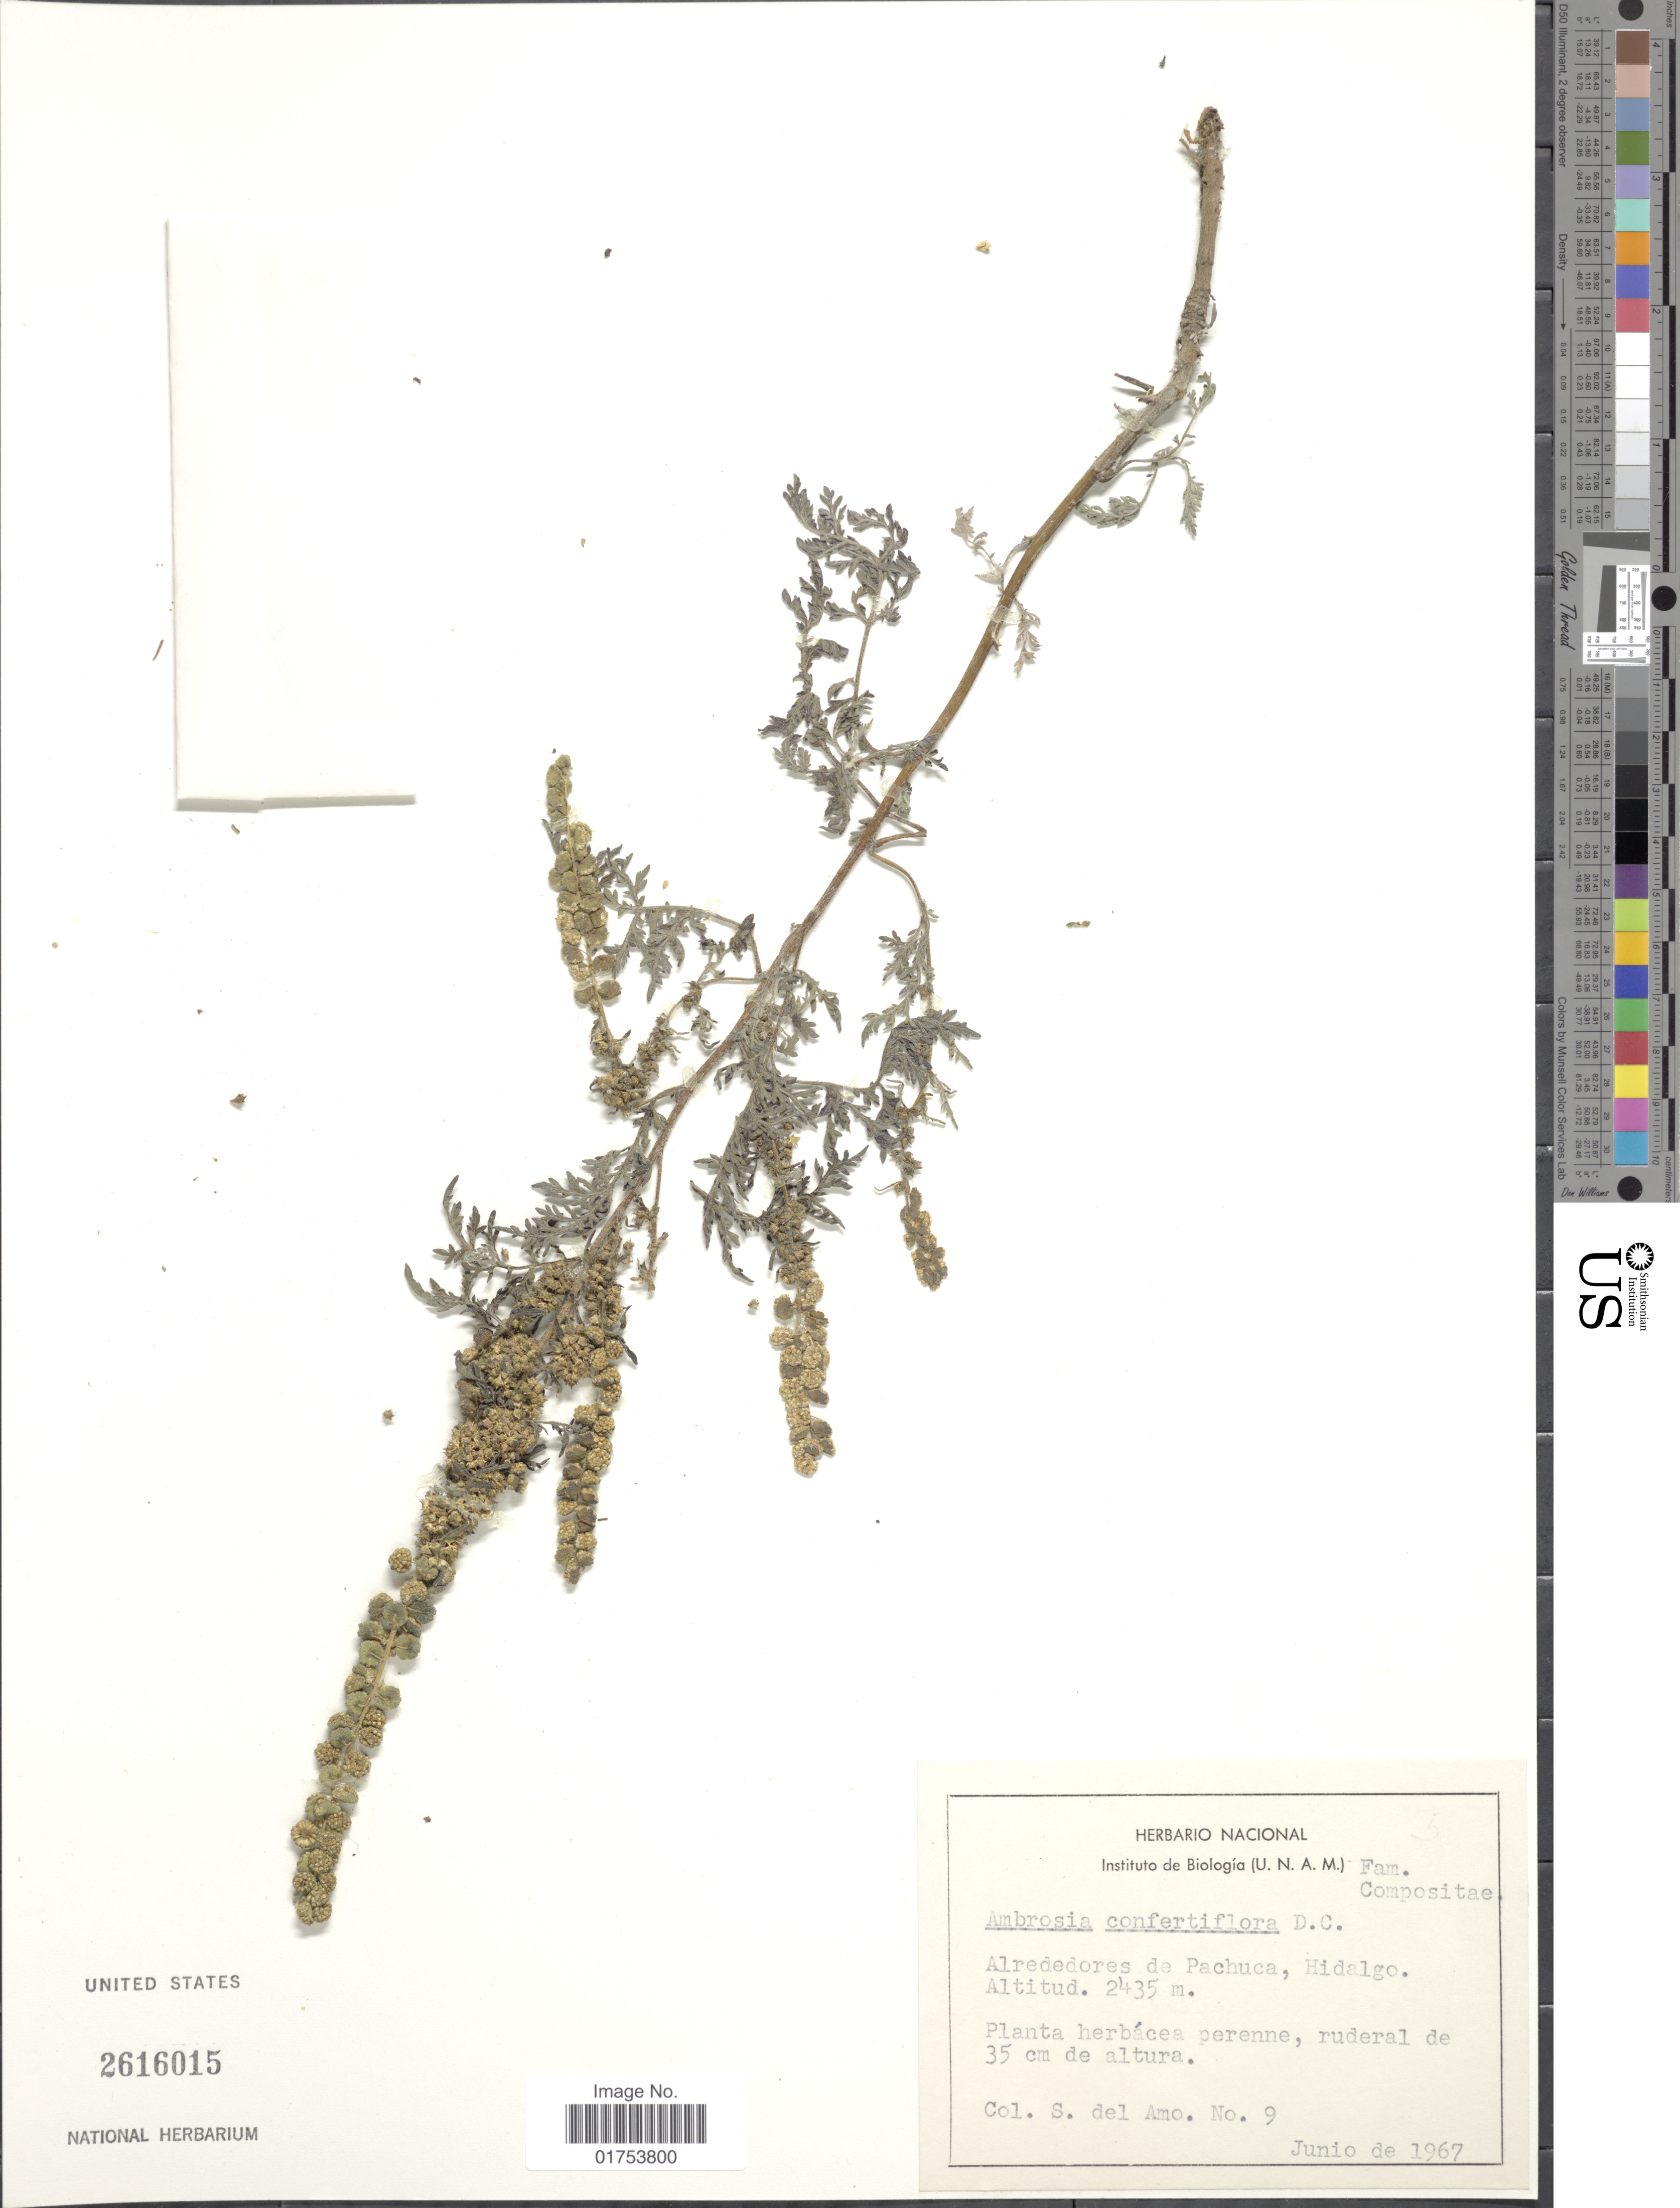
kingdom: Plantae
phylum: Tracheophyta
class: Magnoliopsida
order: Asterales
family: Asteraceae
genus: Ambrosia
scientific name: Ambrosia confertiflora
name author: DC.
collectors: S. Amo.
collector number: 9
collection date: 1967-06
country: Mexico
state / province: Hidalgo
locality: Alrededores de Pachuca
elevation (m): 2435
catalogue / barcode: US 2616015